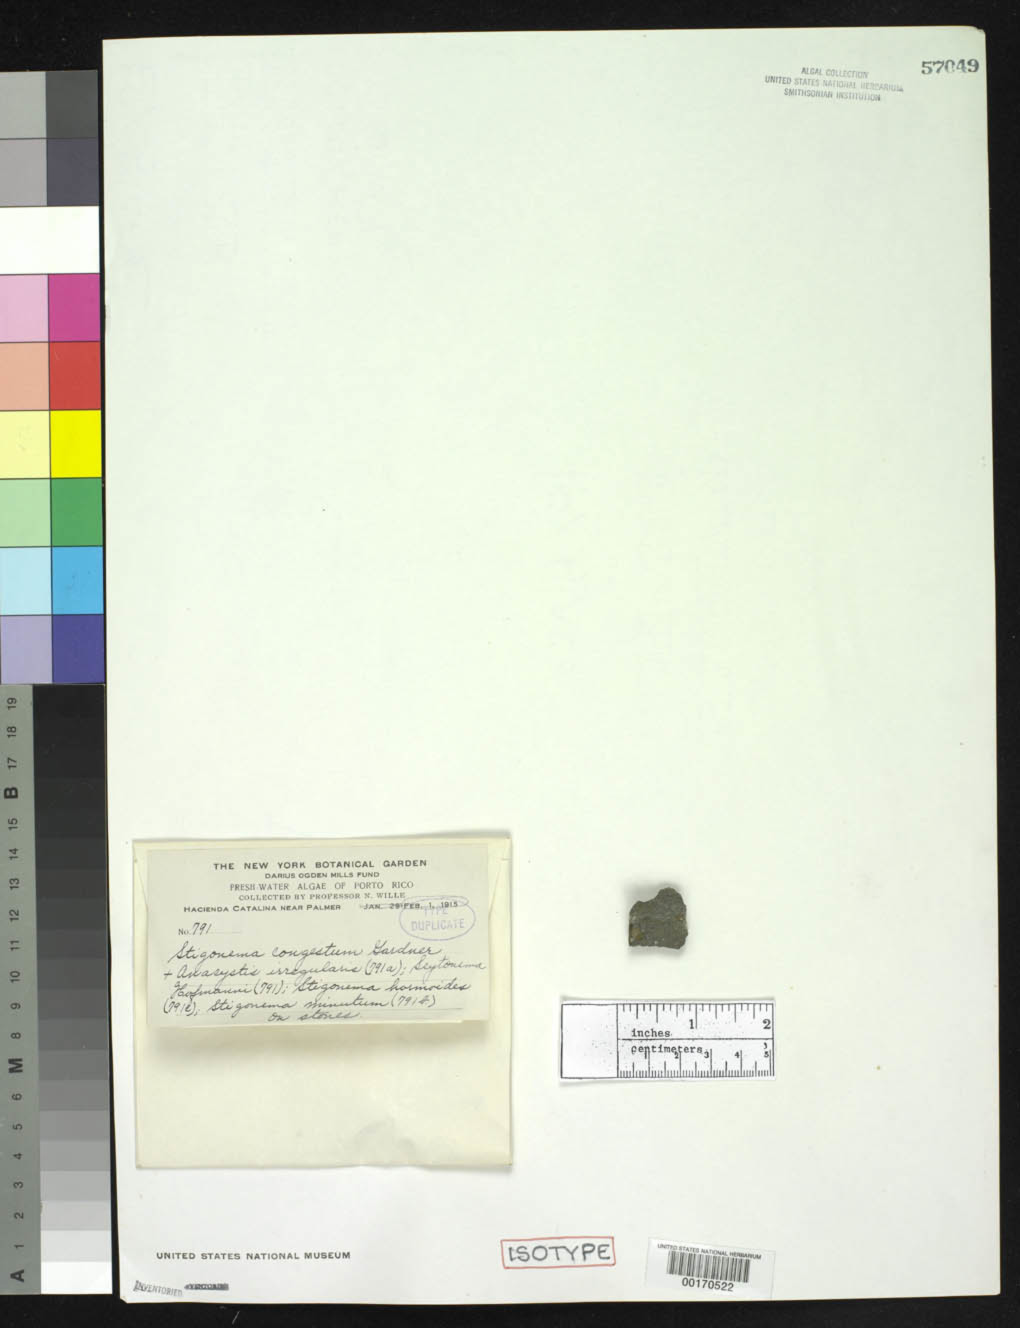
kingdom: Bacteria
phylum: Cyanobacteria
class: Cyanobacteriia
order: Cyanobacteriales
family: Stigonemataceae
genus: Stigonema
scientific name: Stigonema congestum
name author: N.L. Gardner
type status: Isotype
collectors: N. Wille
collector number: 791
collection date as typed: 01 Feb 1915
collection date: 1915-02-01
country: Puerto Rico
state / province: Rio Grande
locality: Hacienda Catalina, near Palmer.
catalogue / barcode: US 57049